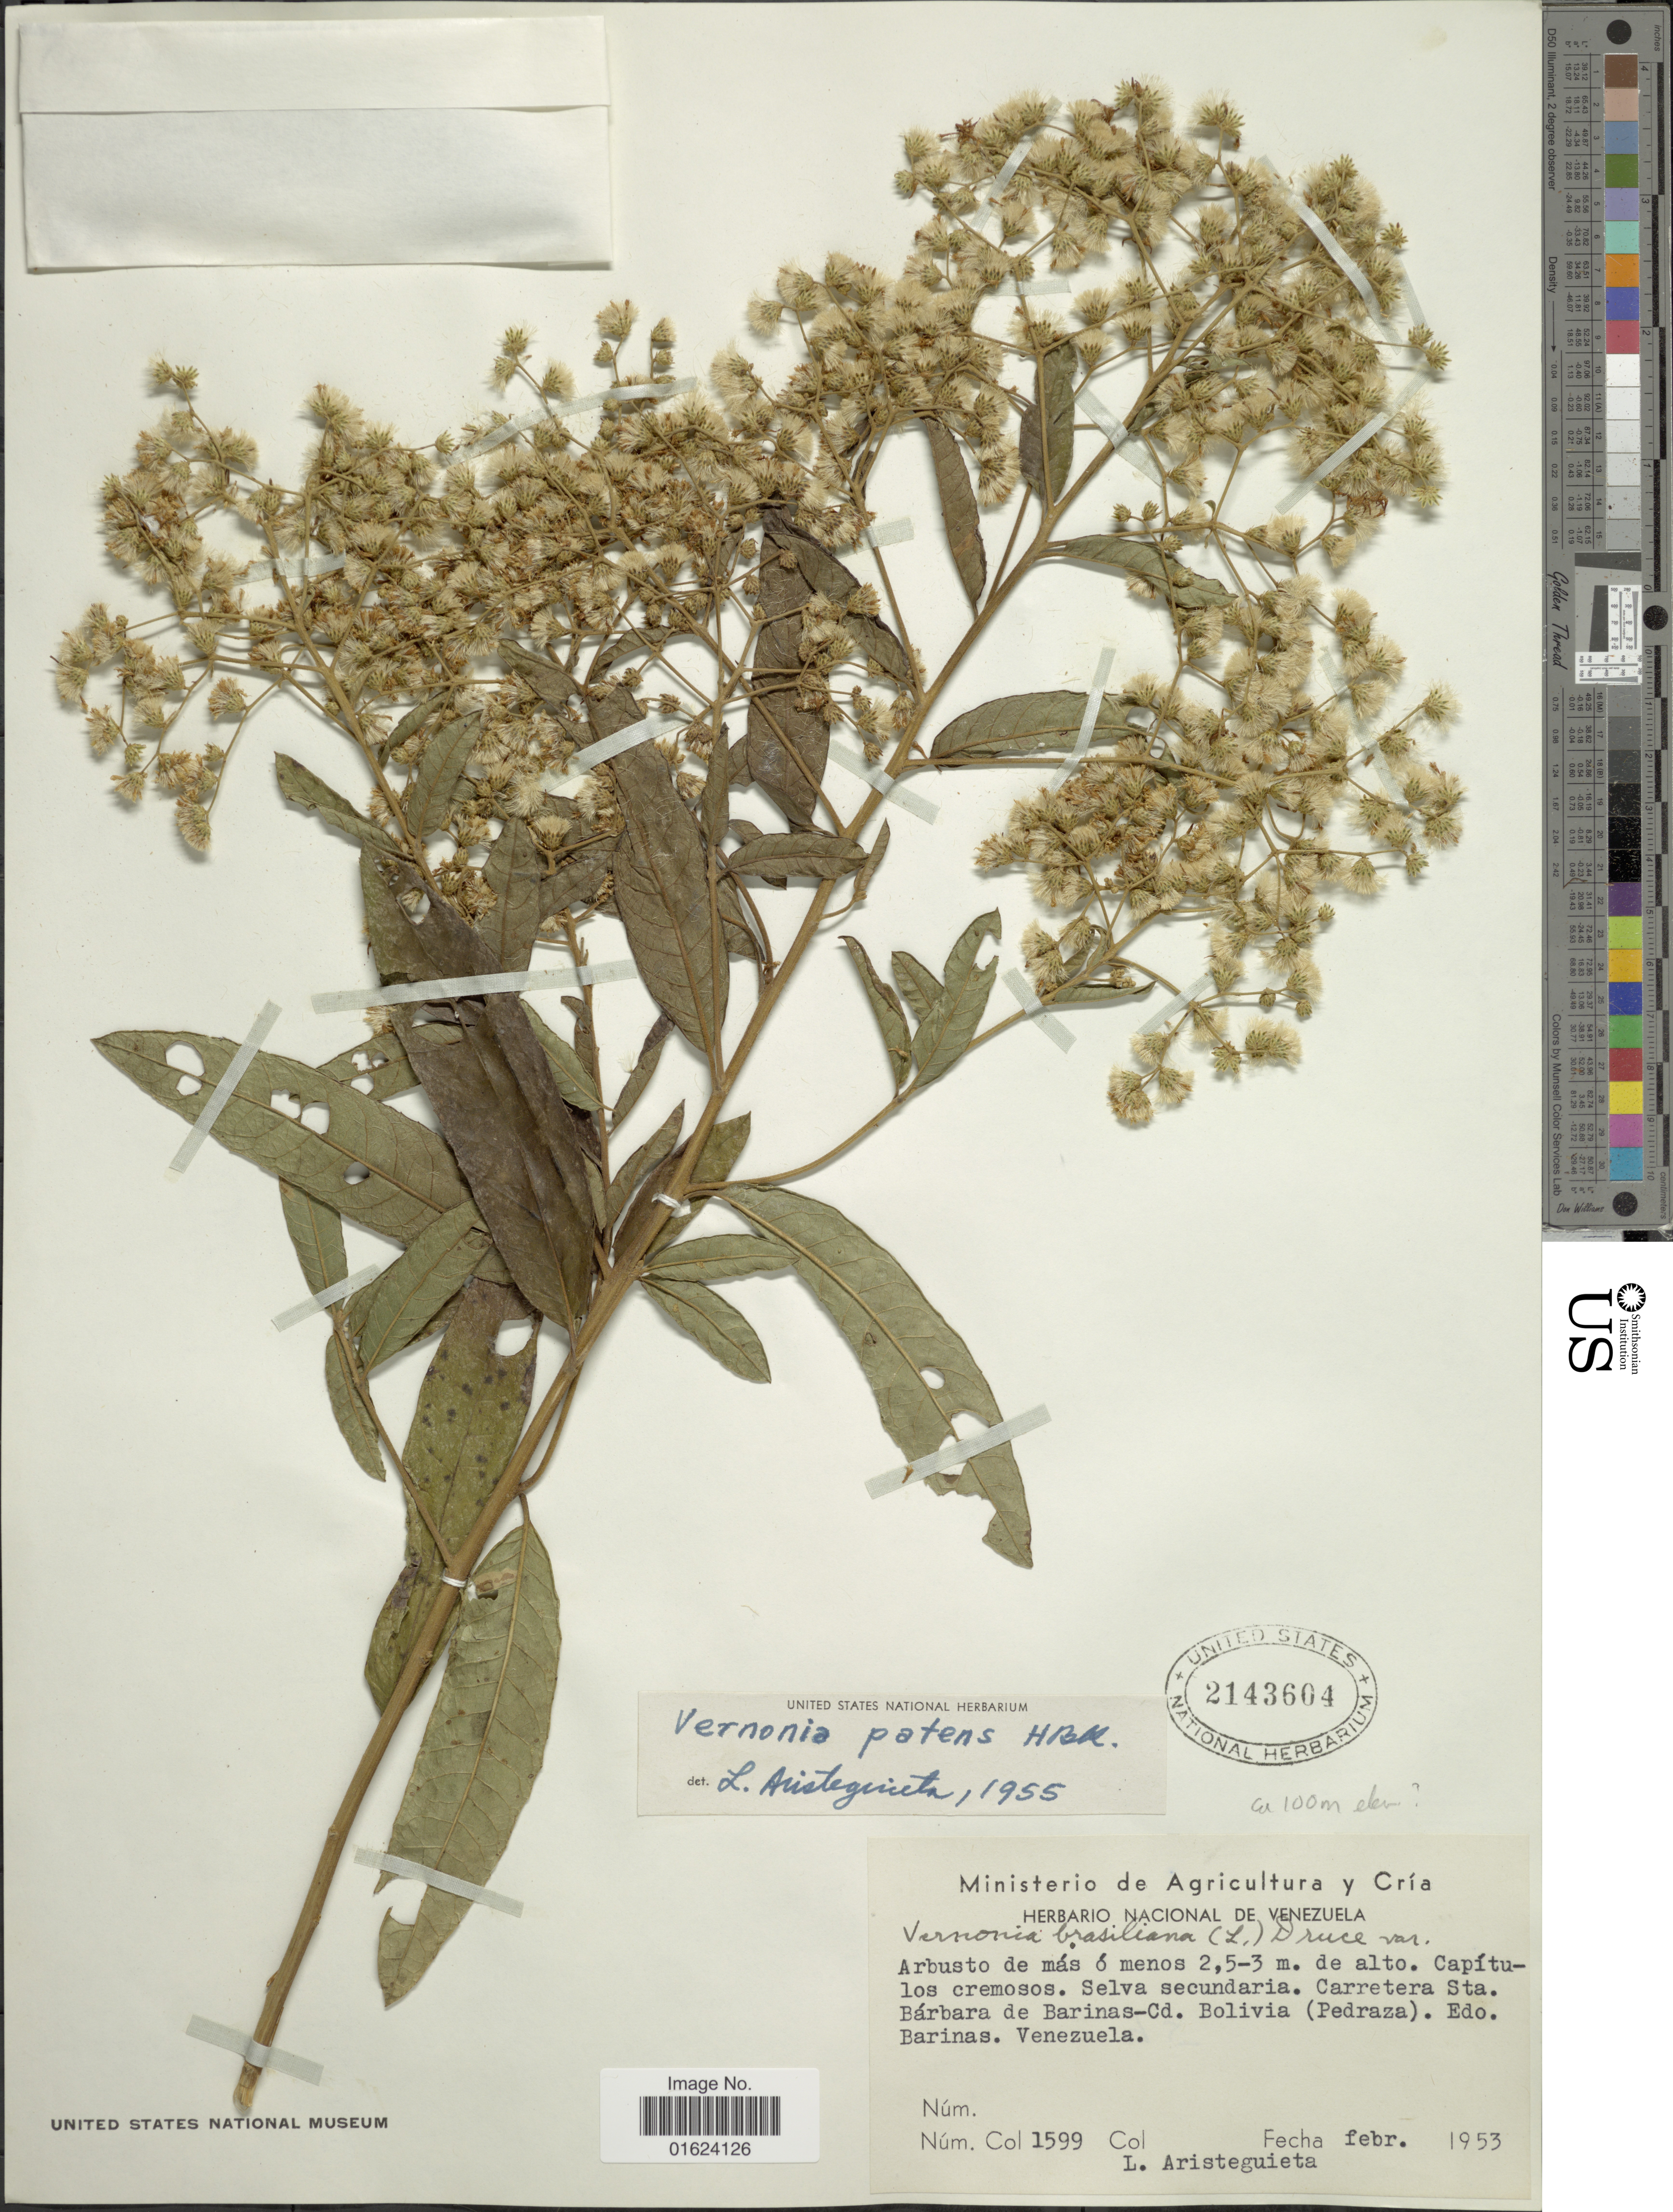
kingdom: Plantae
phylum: Tracheophyta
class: Magnoliopsida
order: Asterales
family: Asteraceae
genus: Vernonanthura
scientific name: Vernonanthura patens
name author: (Kunth) H. Rob.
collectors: L. Aristeguieta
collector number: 1599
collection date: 1953-02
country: Venezuela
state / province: Barinas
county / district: Pedraza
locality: Carretera Sta. Barbara de Barinas-Cd. Bolivia (Pedraza)., Edo. Barinas.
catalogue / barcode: US 2143604